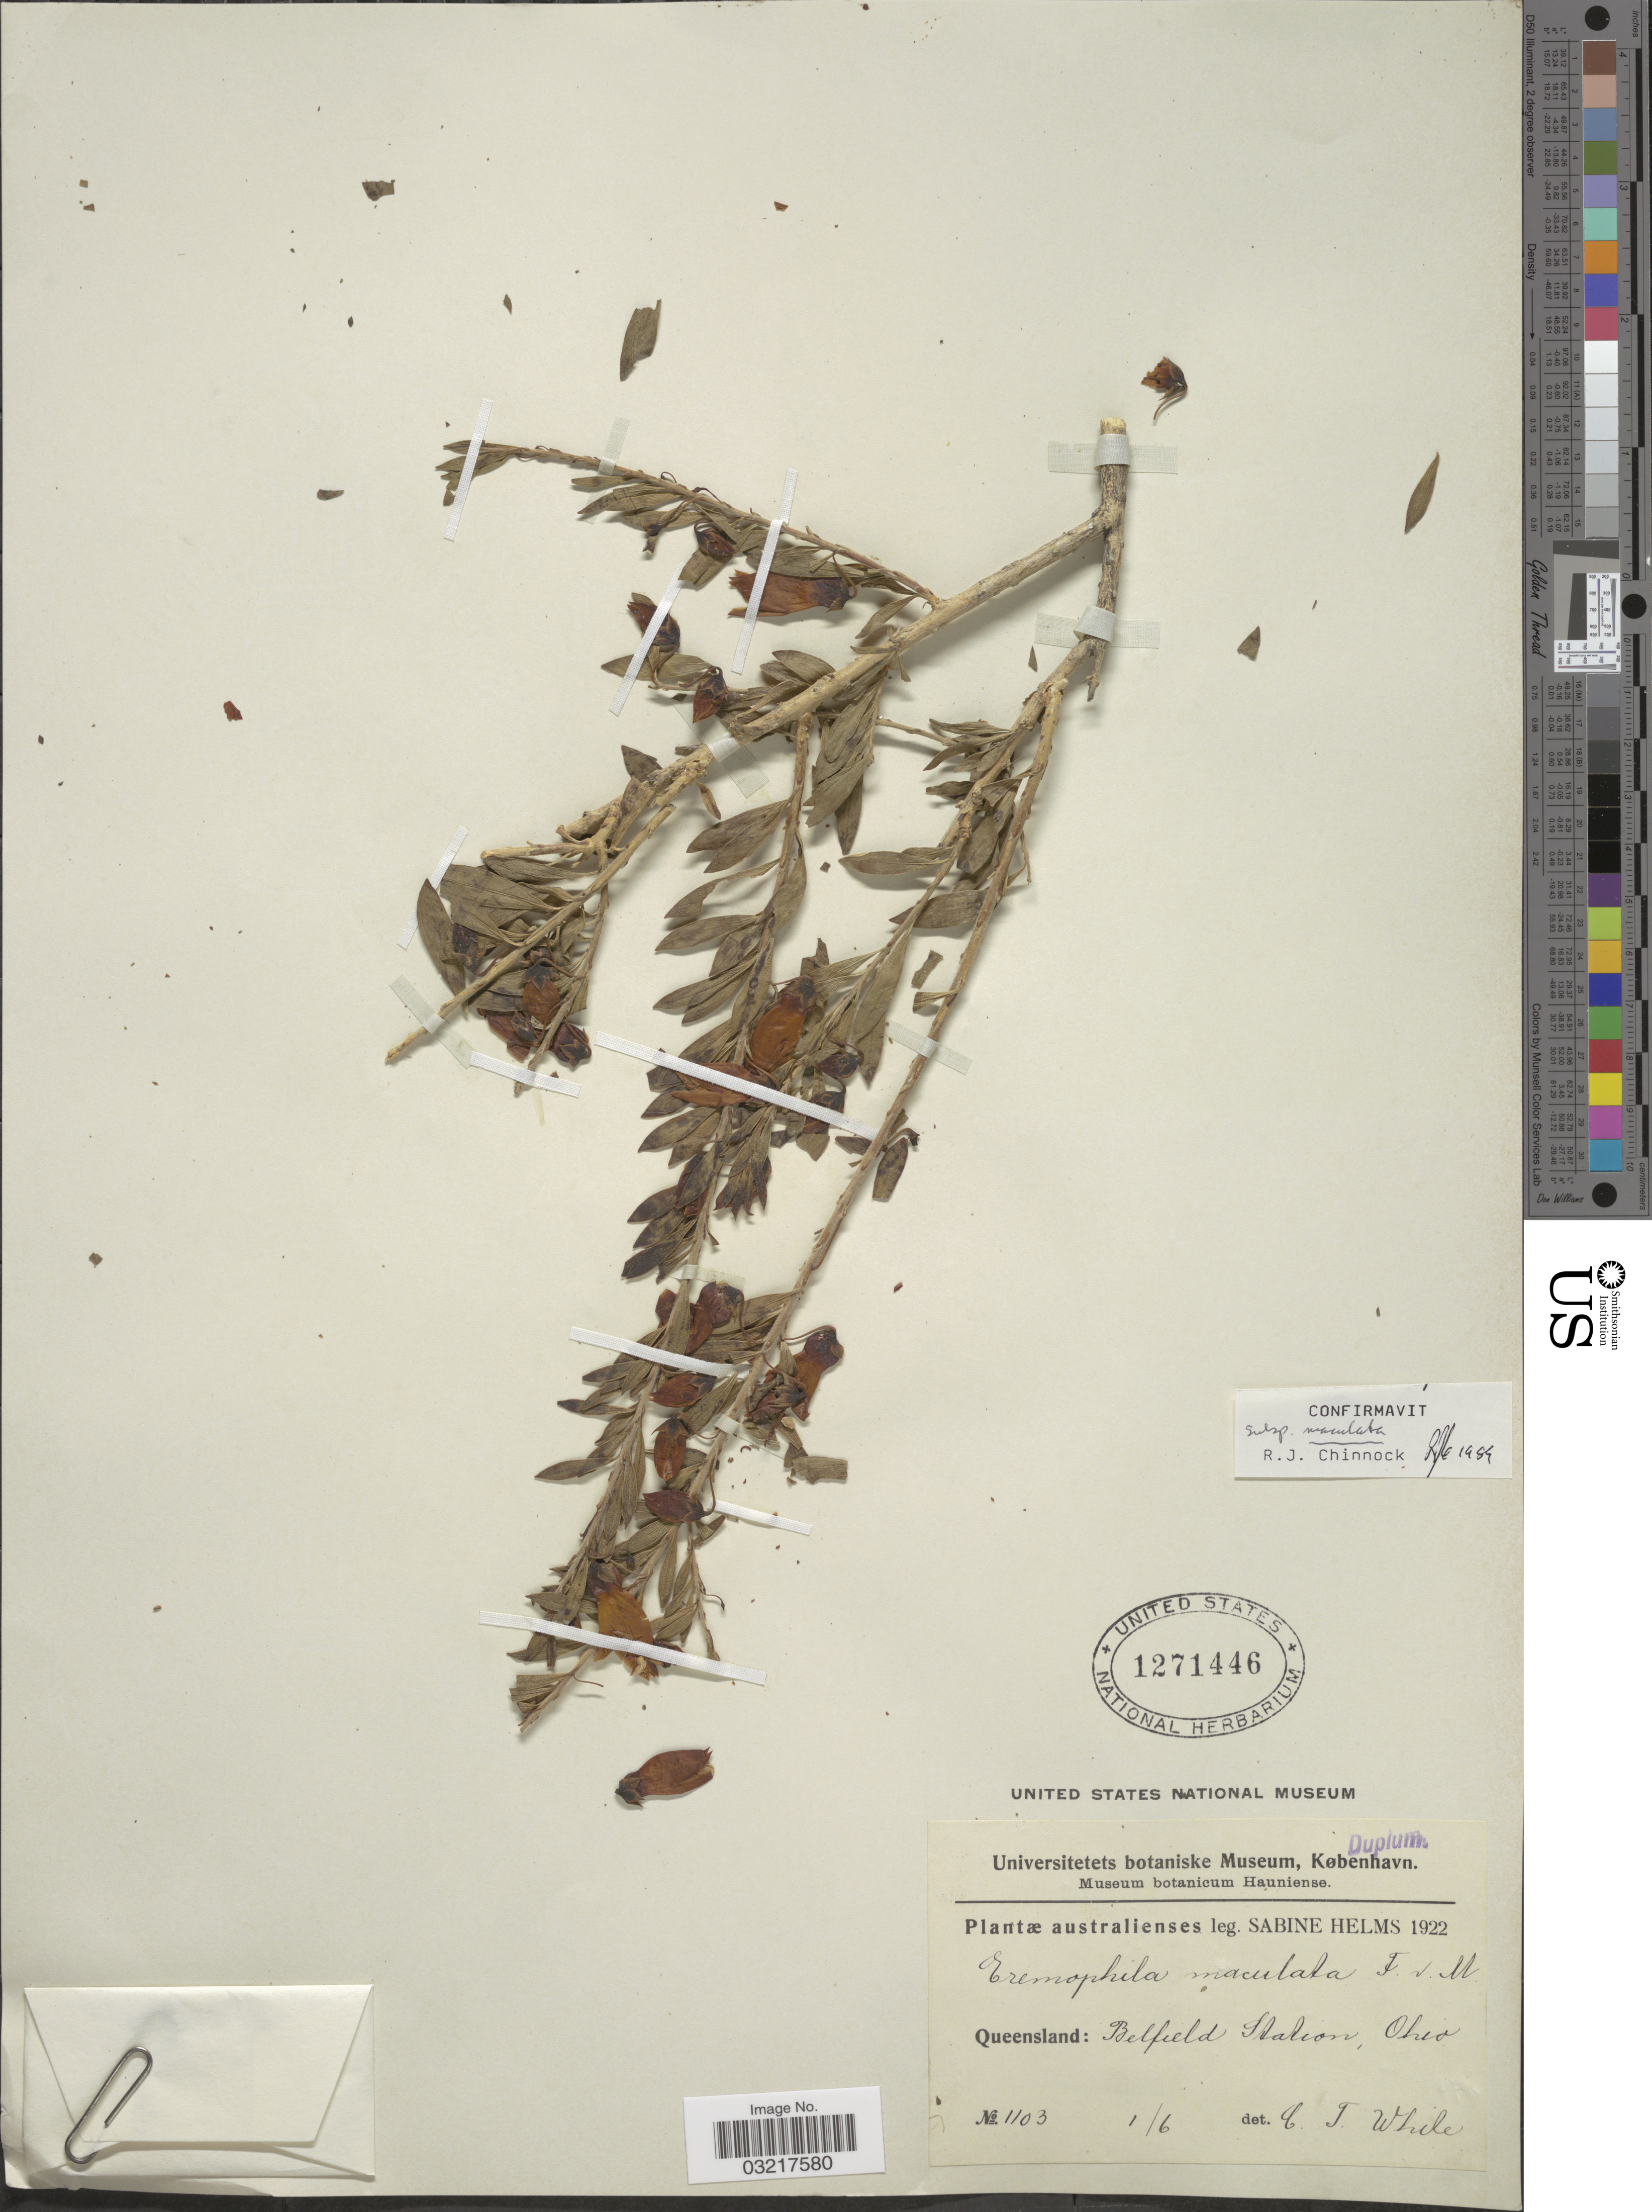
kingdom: Plantae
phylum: Tracheophyta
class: Magnoliopsida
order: Lamiales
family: Scrophulariaceae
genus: Eremophila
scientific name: Eremophila maculata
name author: (Ker Gawl.) F. Muell.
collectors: S. Helms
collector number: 1103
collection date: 1922-06-01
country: Australia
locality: Australienses. Belfield Station, Ohio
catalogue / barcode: US 1271446